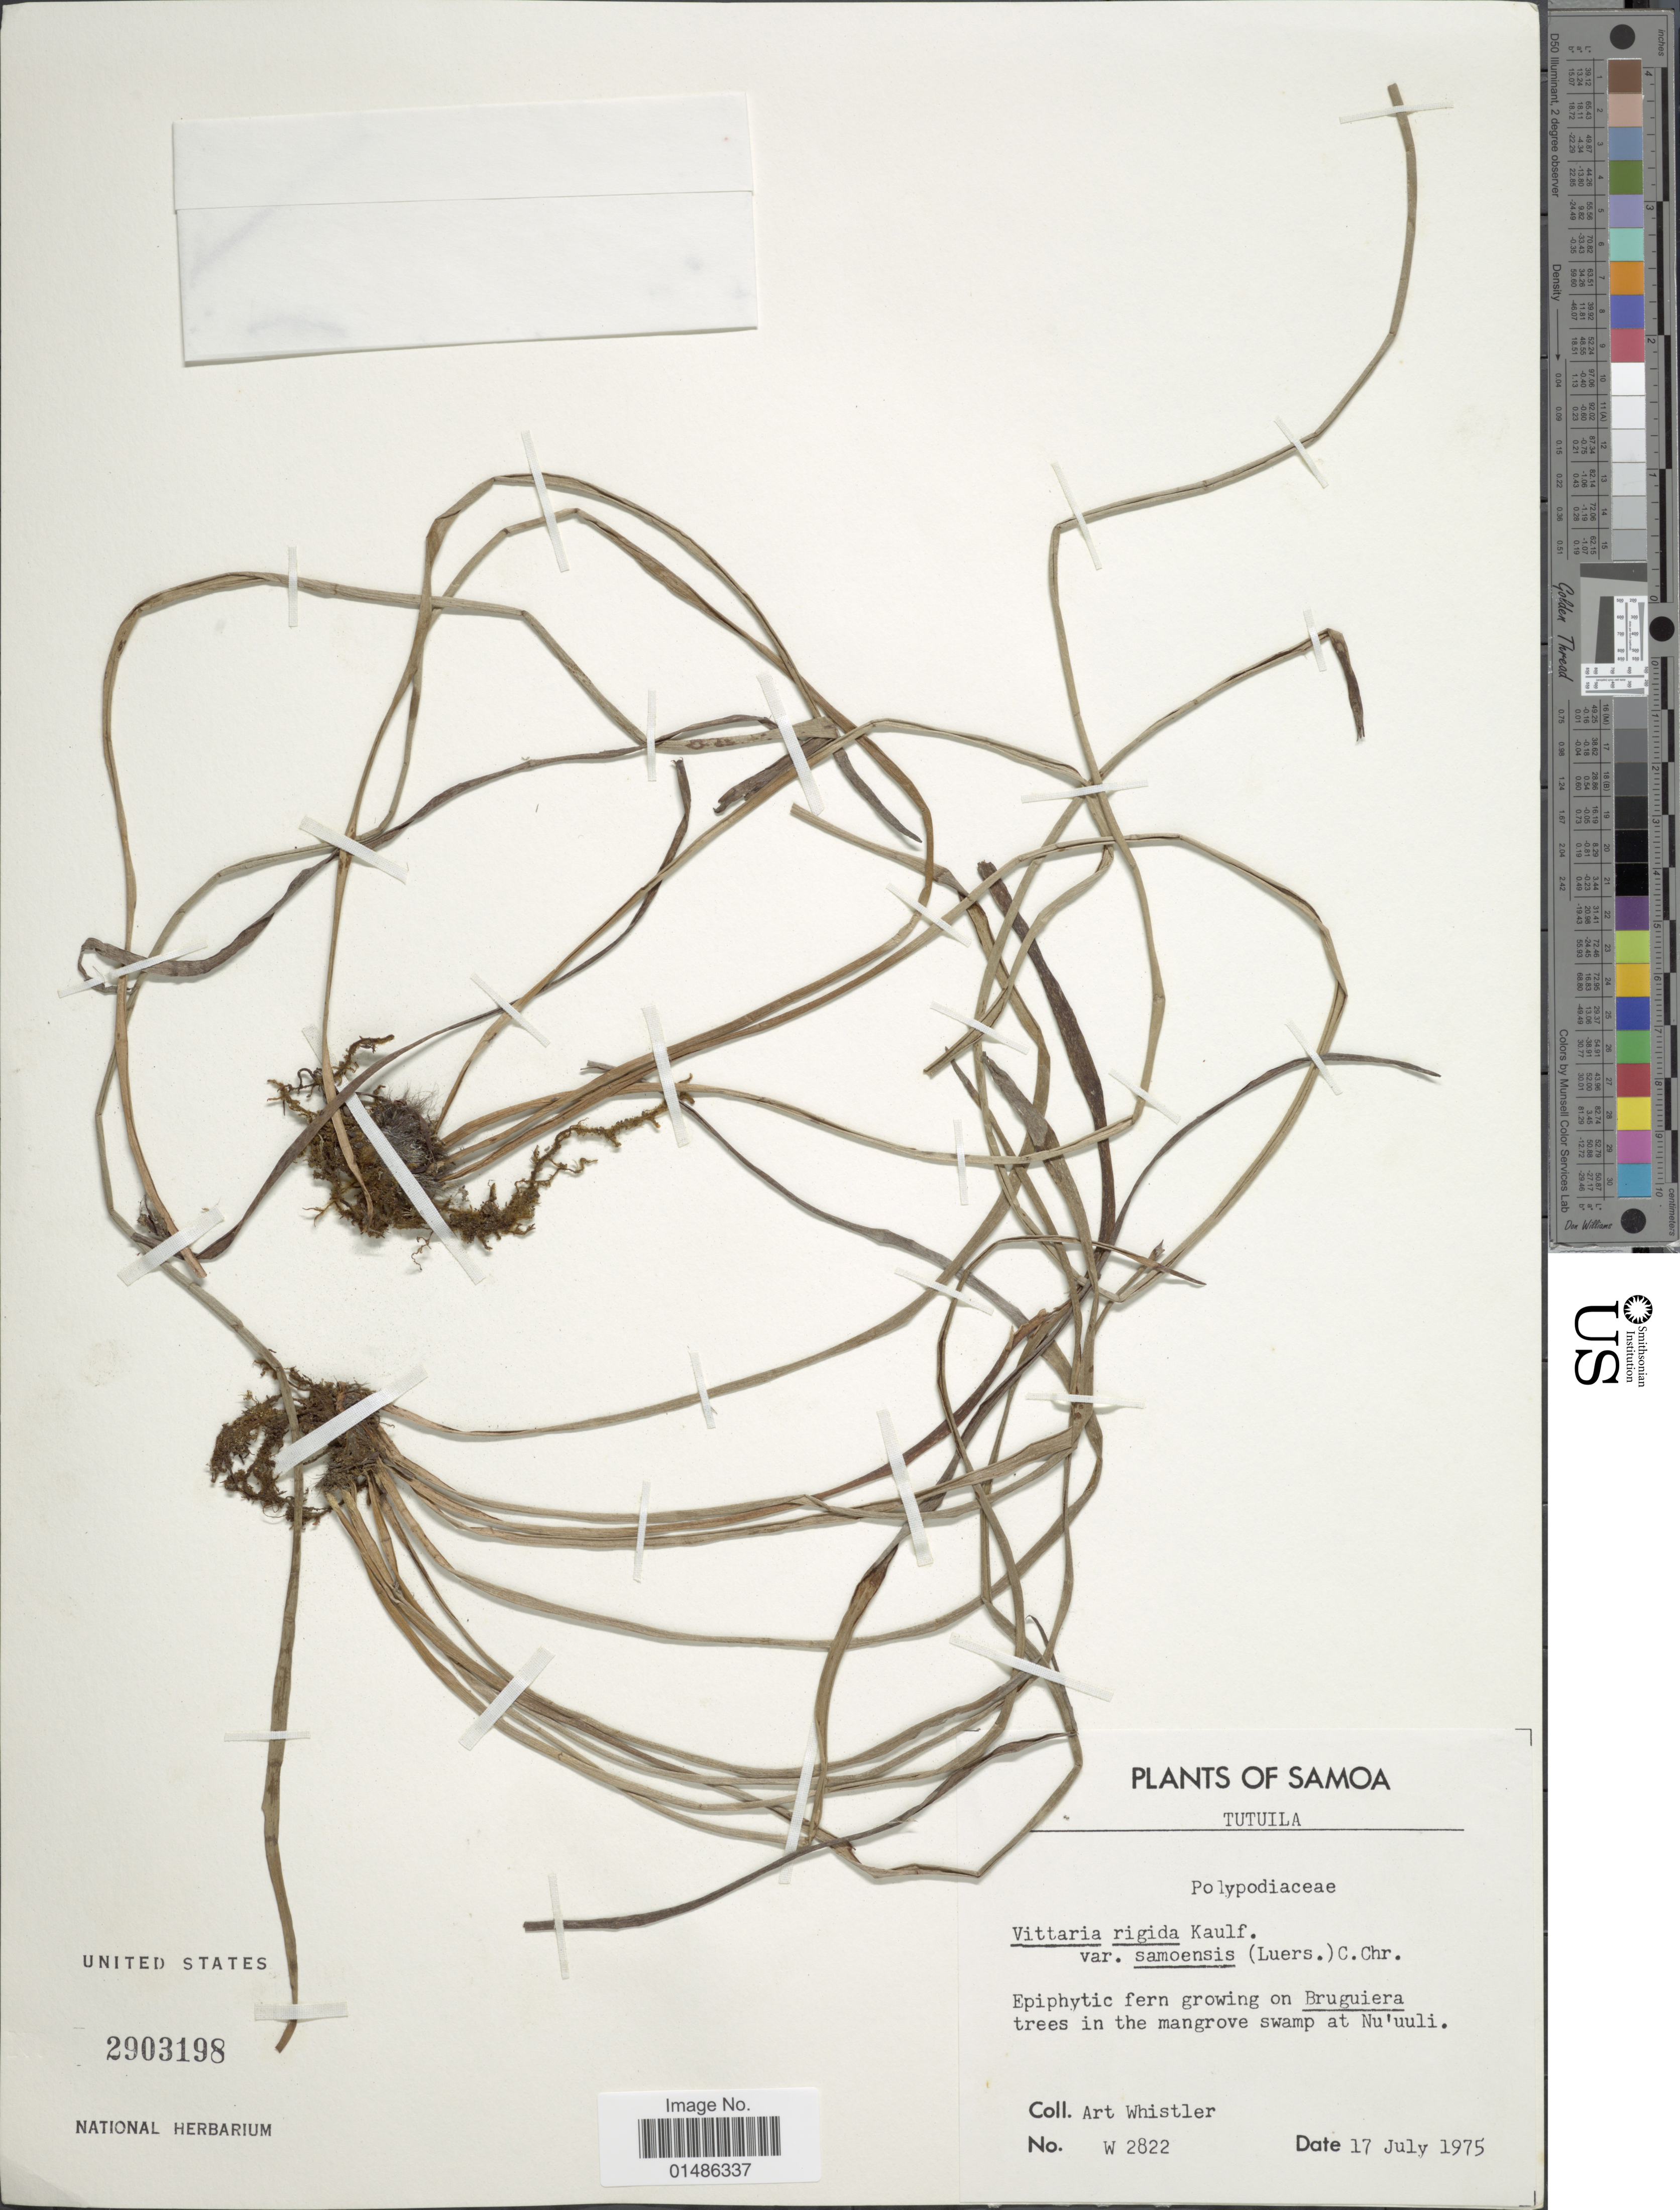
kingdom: Plantae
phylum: Tracheophyta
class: Polypodiopsida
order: Polypodiales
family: Pteridaceae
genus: Haplopteris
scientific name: Haplopteris elongata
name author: (Sw.) Crane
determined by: Wagner, W. L., (BOT), Smithsonian Institution - National Museum of Natural History (UNITED STATES)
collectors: A. Whistler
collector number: W 2822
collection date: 1975-07-17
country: American Samoa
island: Tutuila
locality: Epiphytic fern growing on Bruguiera trees in the mangrove swamp at Nu'uuli.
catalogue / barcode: US 2903198